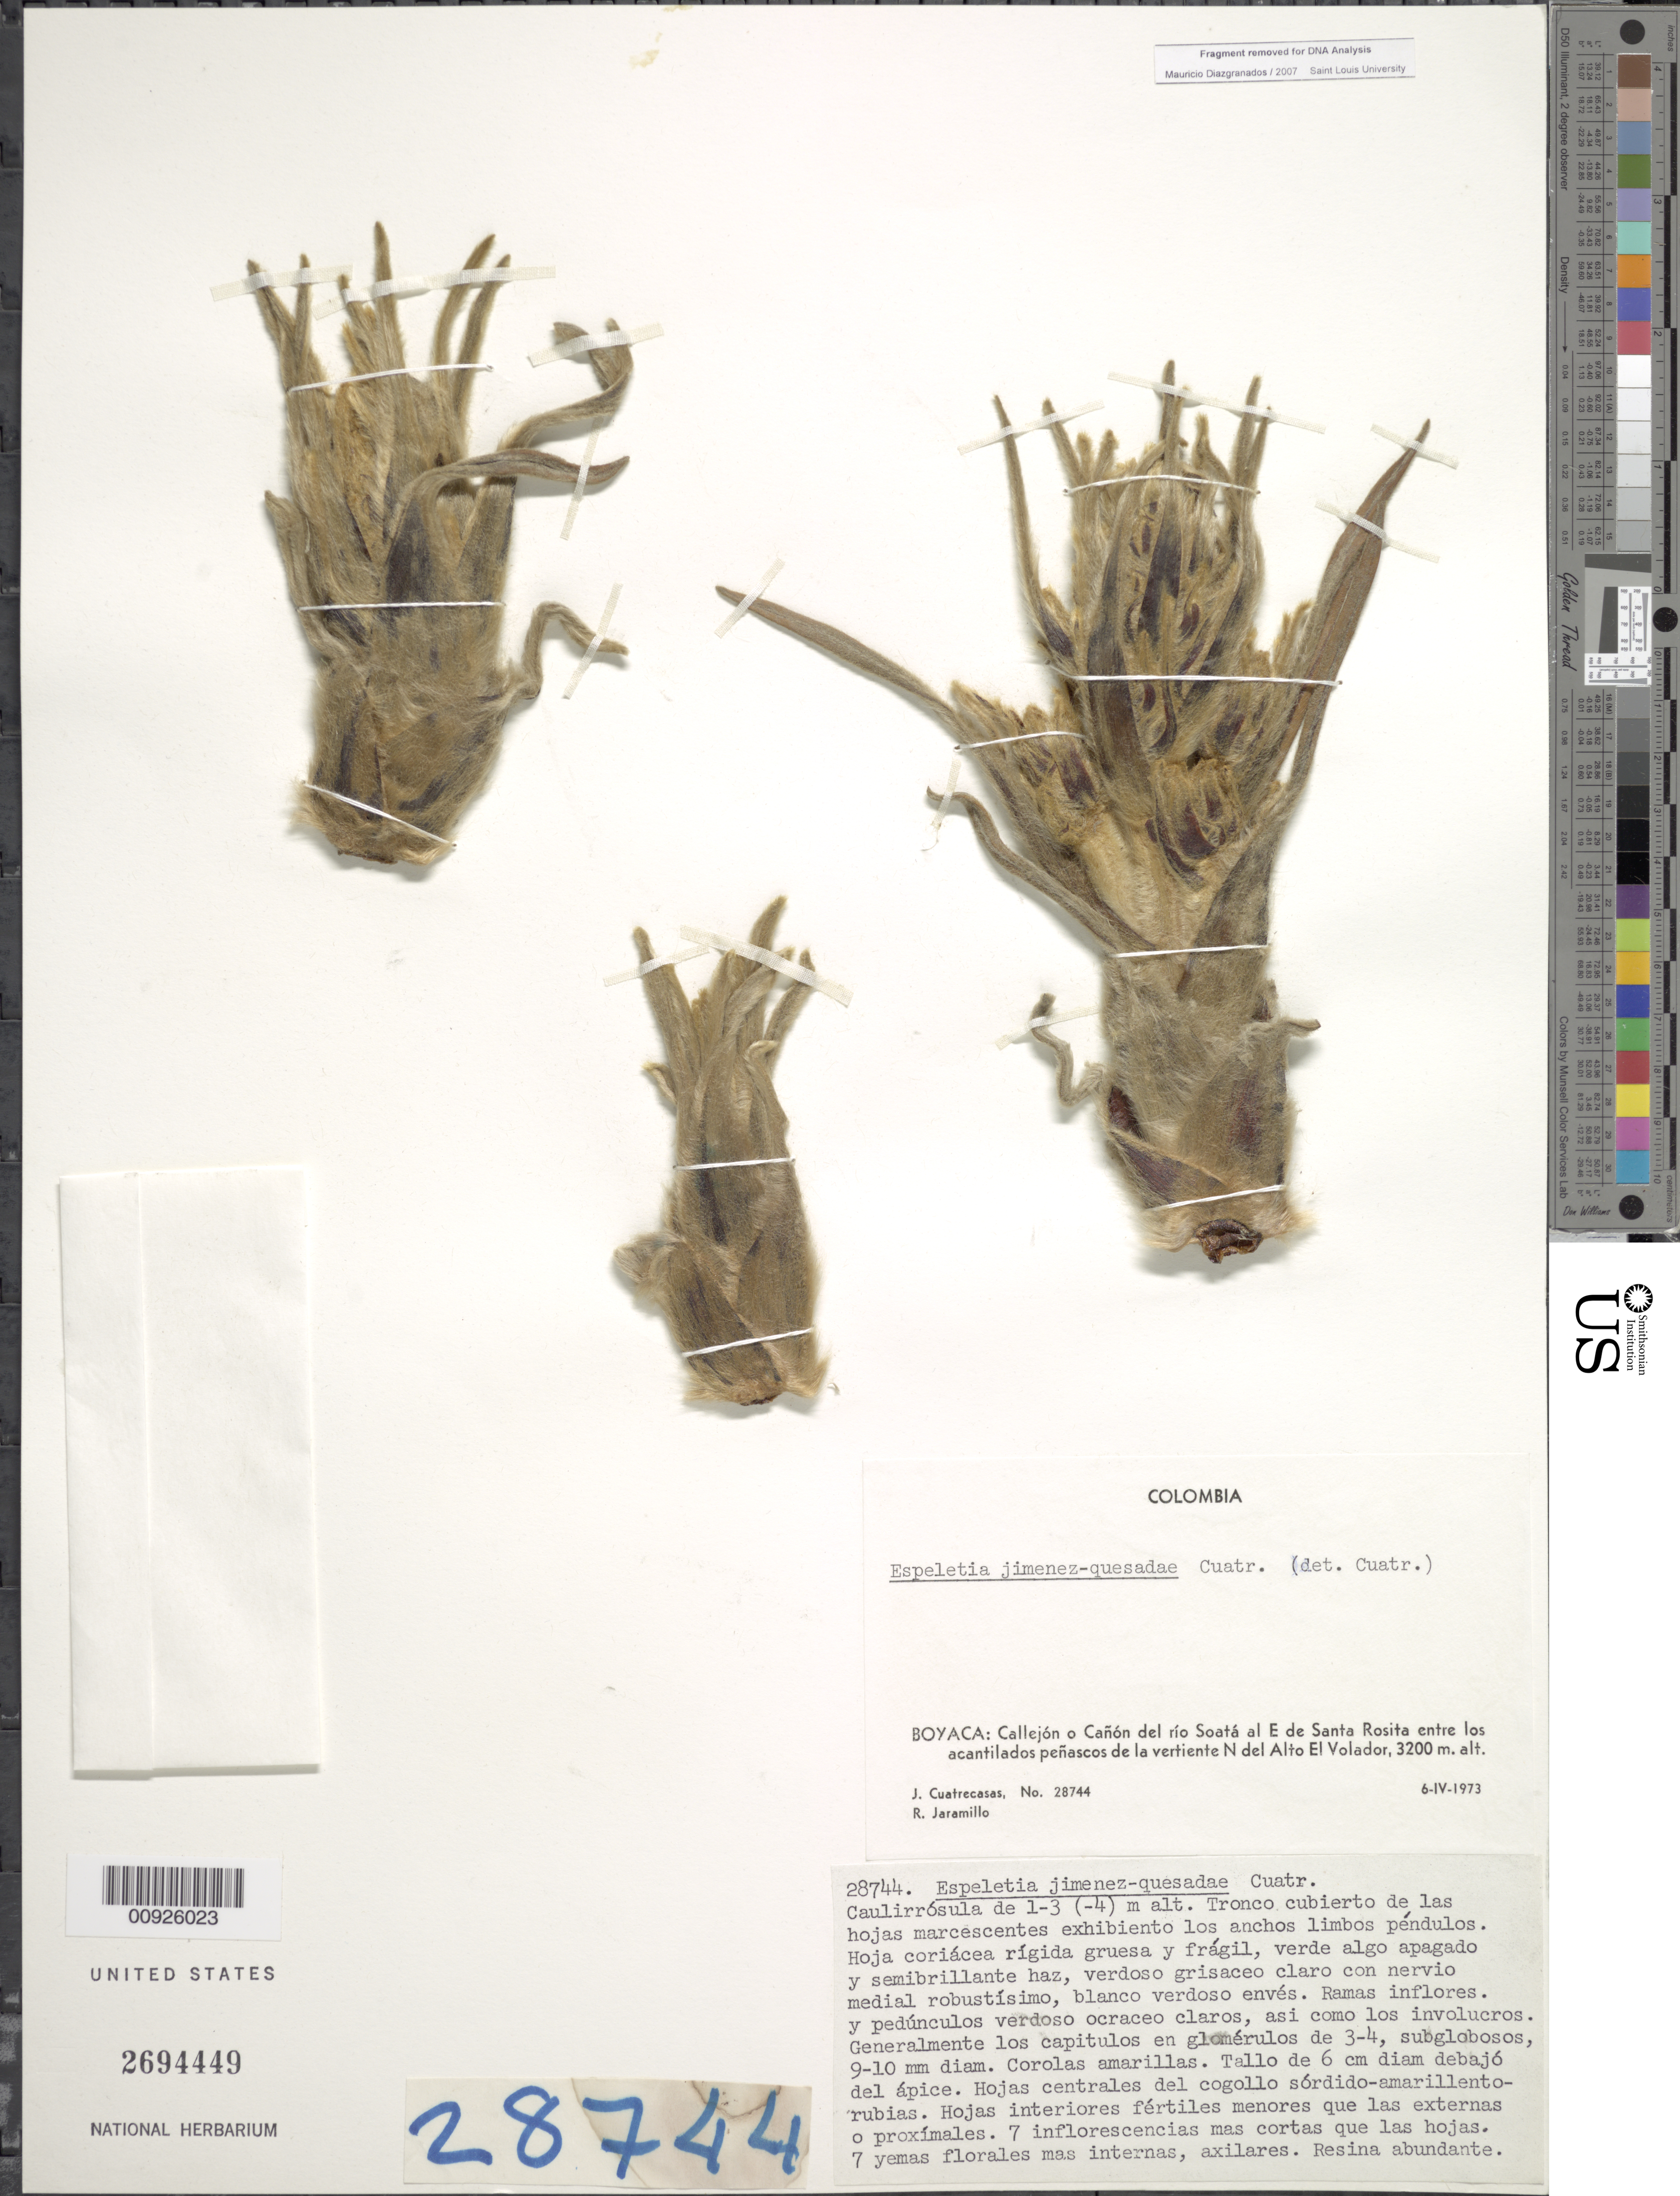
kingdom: Plantae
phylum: Tracheophyta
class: Magnoliopsida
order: Asterales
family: Asteraceae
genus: Espeletiopsis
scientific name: Espeletiopsis jimenez-quesadae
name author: (Cuatrec.) Cuatrec.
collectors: J. Cuatrecasas & R. Jaramillo M.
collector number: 28744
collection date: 1973-04-06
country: Colombia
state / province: Boyacá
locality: Boyacá: Callejon o Cañon del rio Soata al E de Santa Rosita entre los acantilados peñados de la vertiente N del Alto El Volador.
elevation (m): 3200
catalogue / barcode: US 2694449